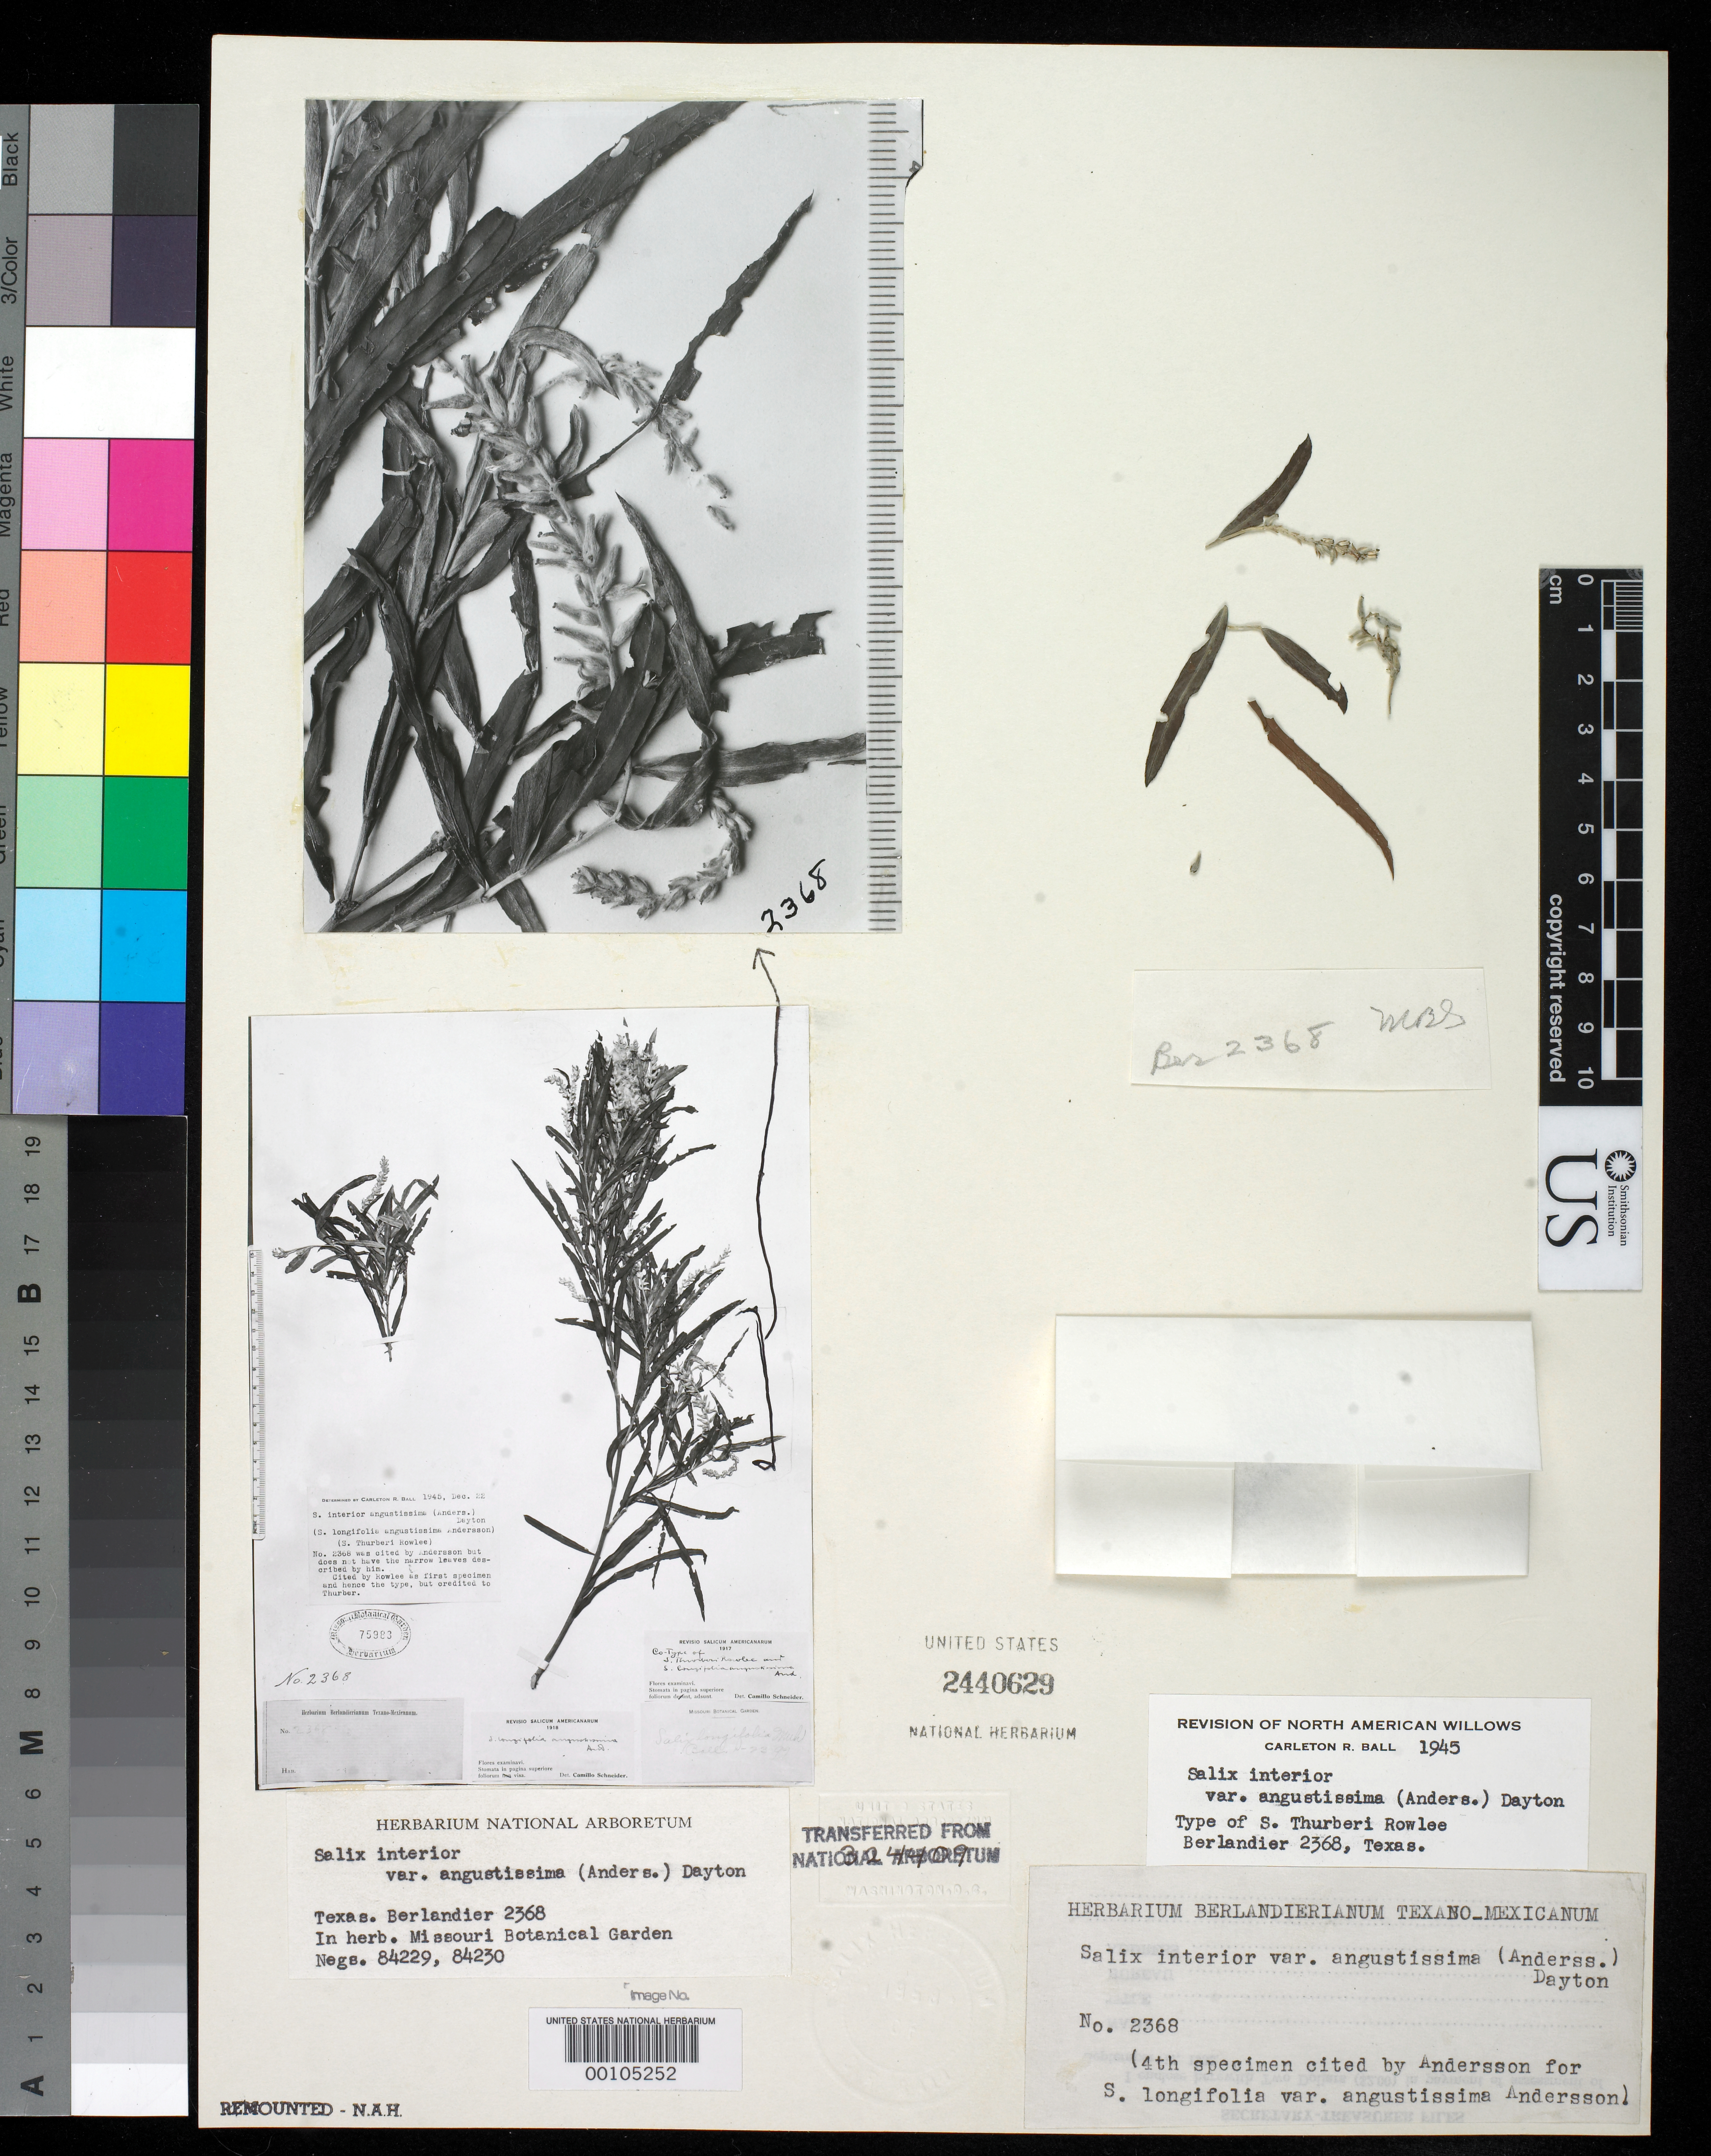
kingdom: Plantae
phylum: Tracheophyta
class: Magnoliopsida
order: Malpighiales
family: Salicaceae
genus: Salix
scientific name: Salix thurberi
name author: Rowlee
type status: Type Material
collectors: G. Thurber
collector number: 2368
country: United States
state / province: Texas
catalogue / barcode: US 2440629